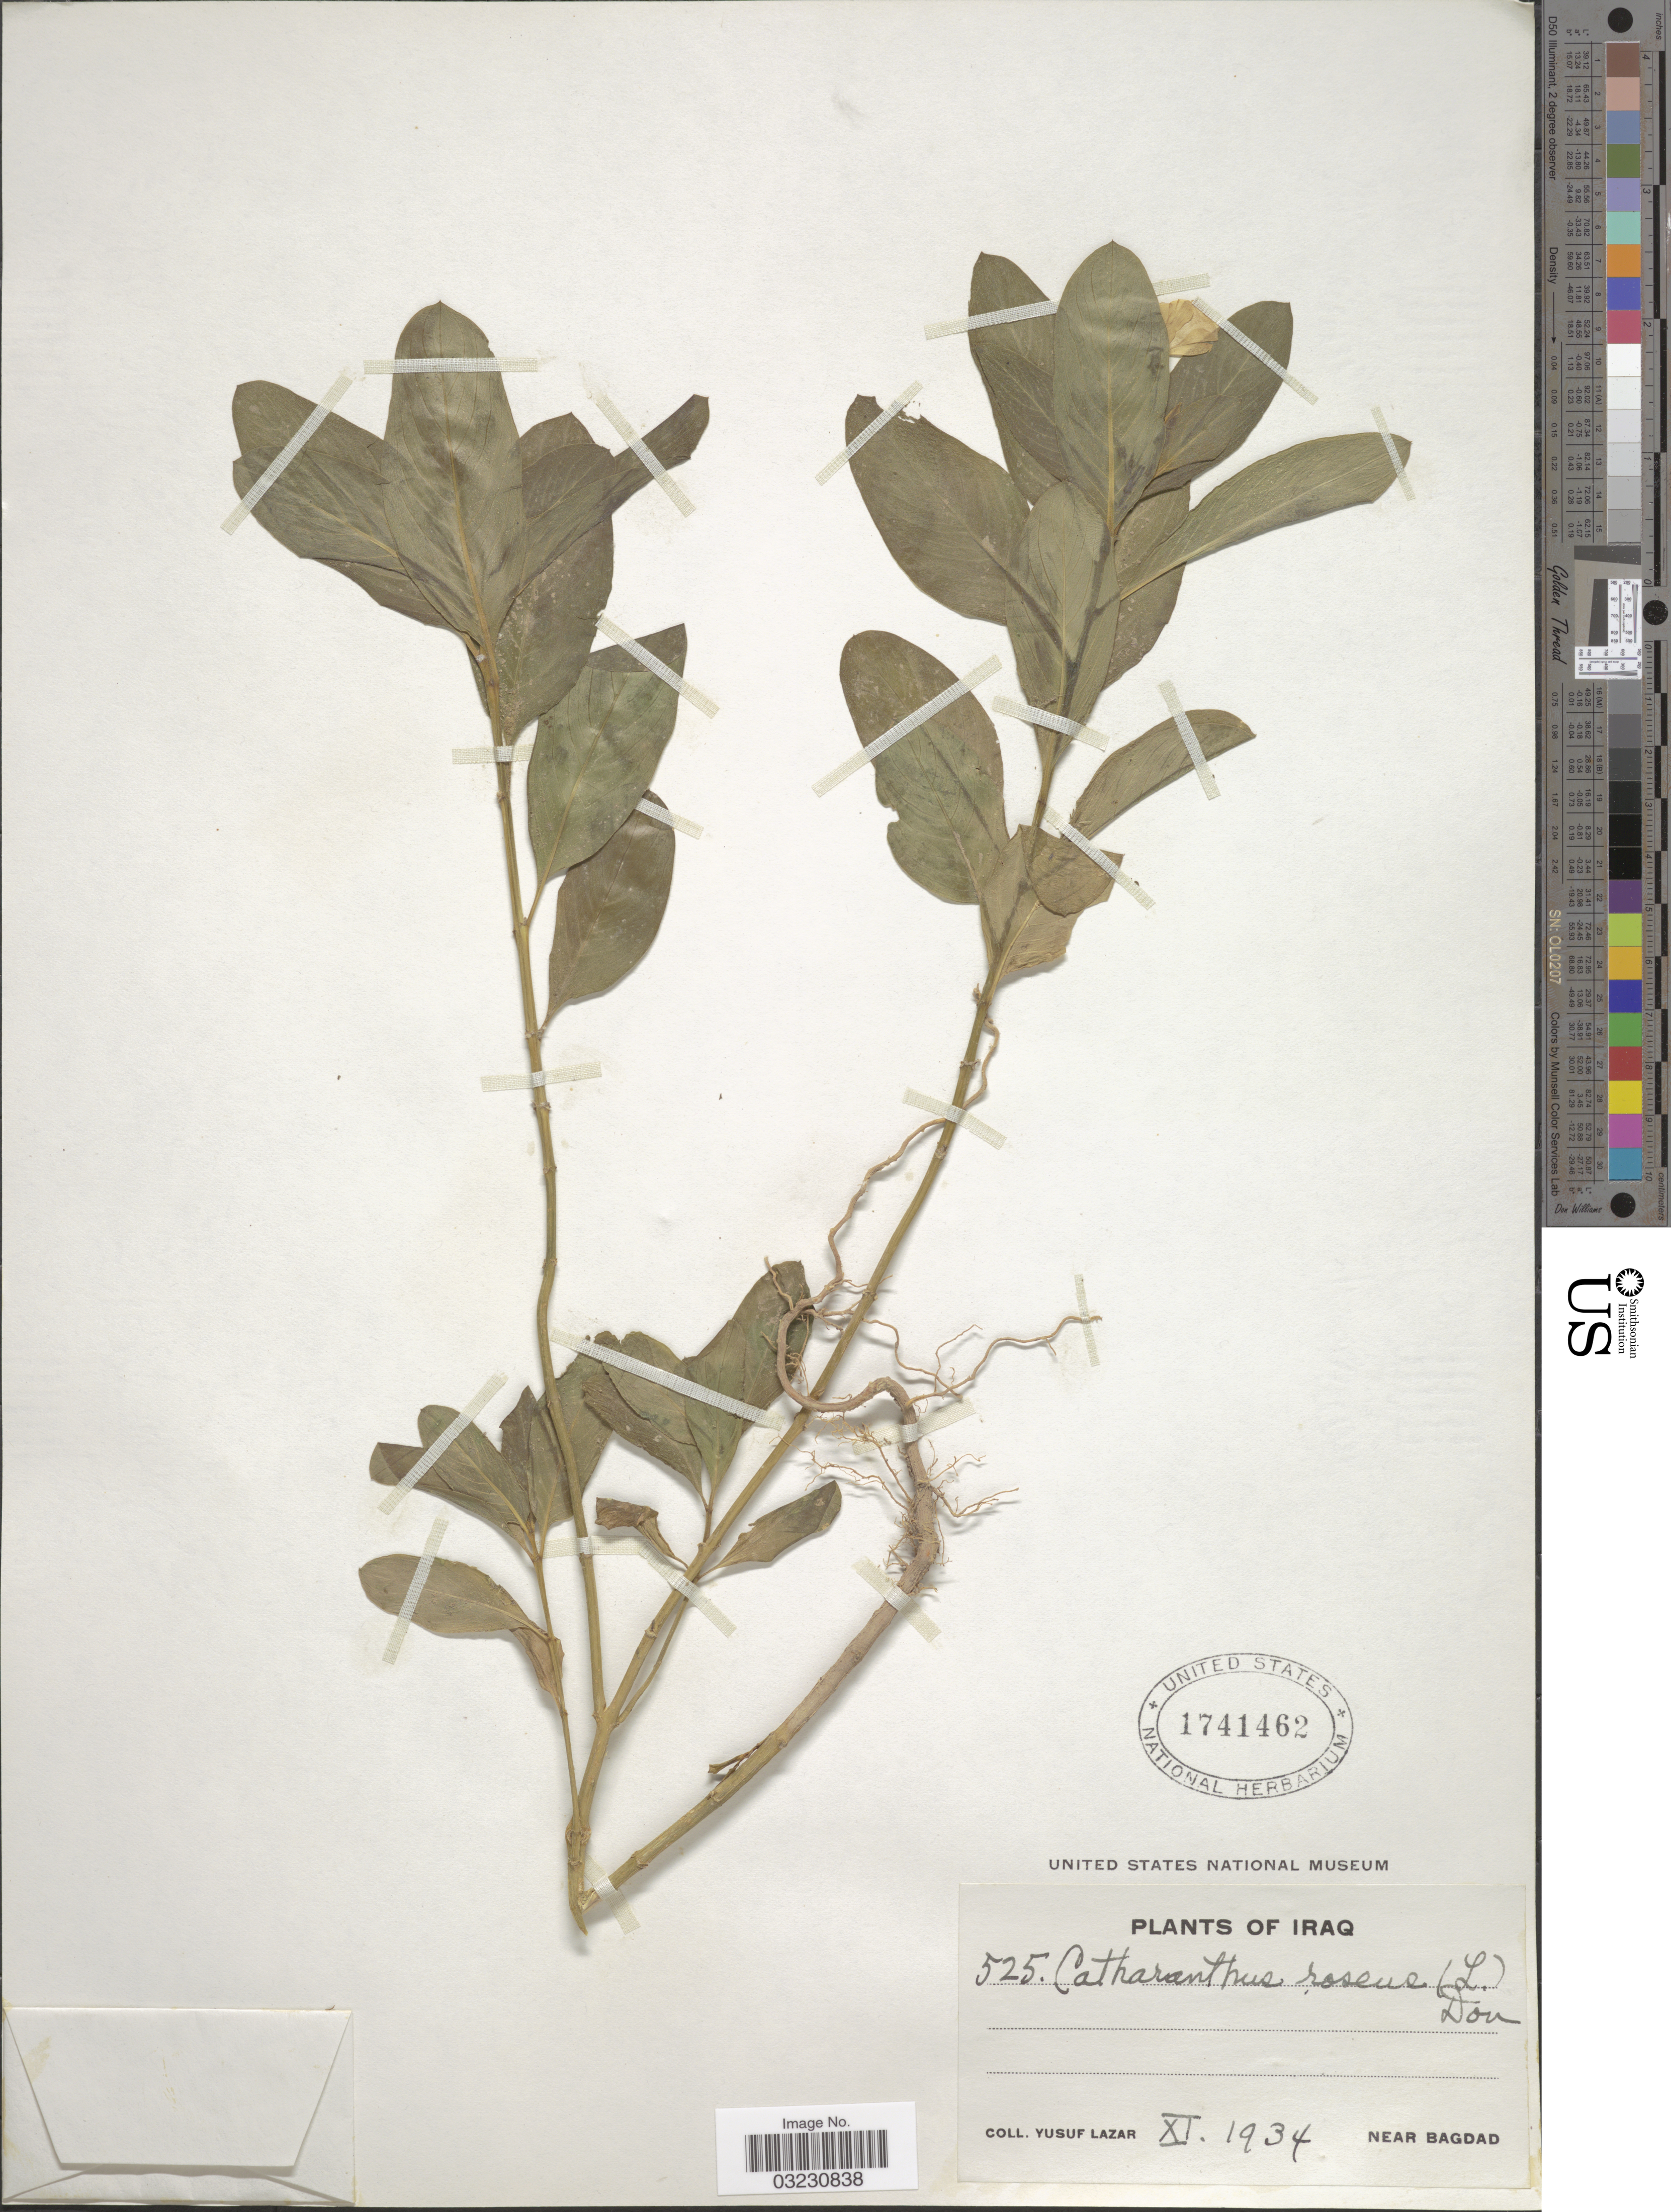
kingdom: Plantae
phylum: Tracheophyta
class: Magnoliopsida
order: Gentianales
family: Apocynaceae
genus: Catharanthus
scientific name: Catharanthus roseus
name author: (L.) G. Don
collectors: Y. Lazar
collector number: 525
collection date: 1934-11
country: Iraq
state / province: Baghdad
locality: Near Bagdad.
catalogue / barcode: US 1741462